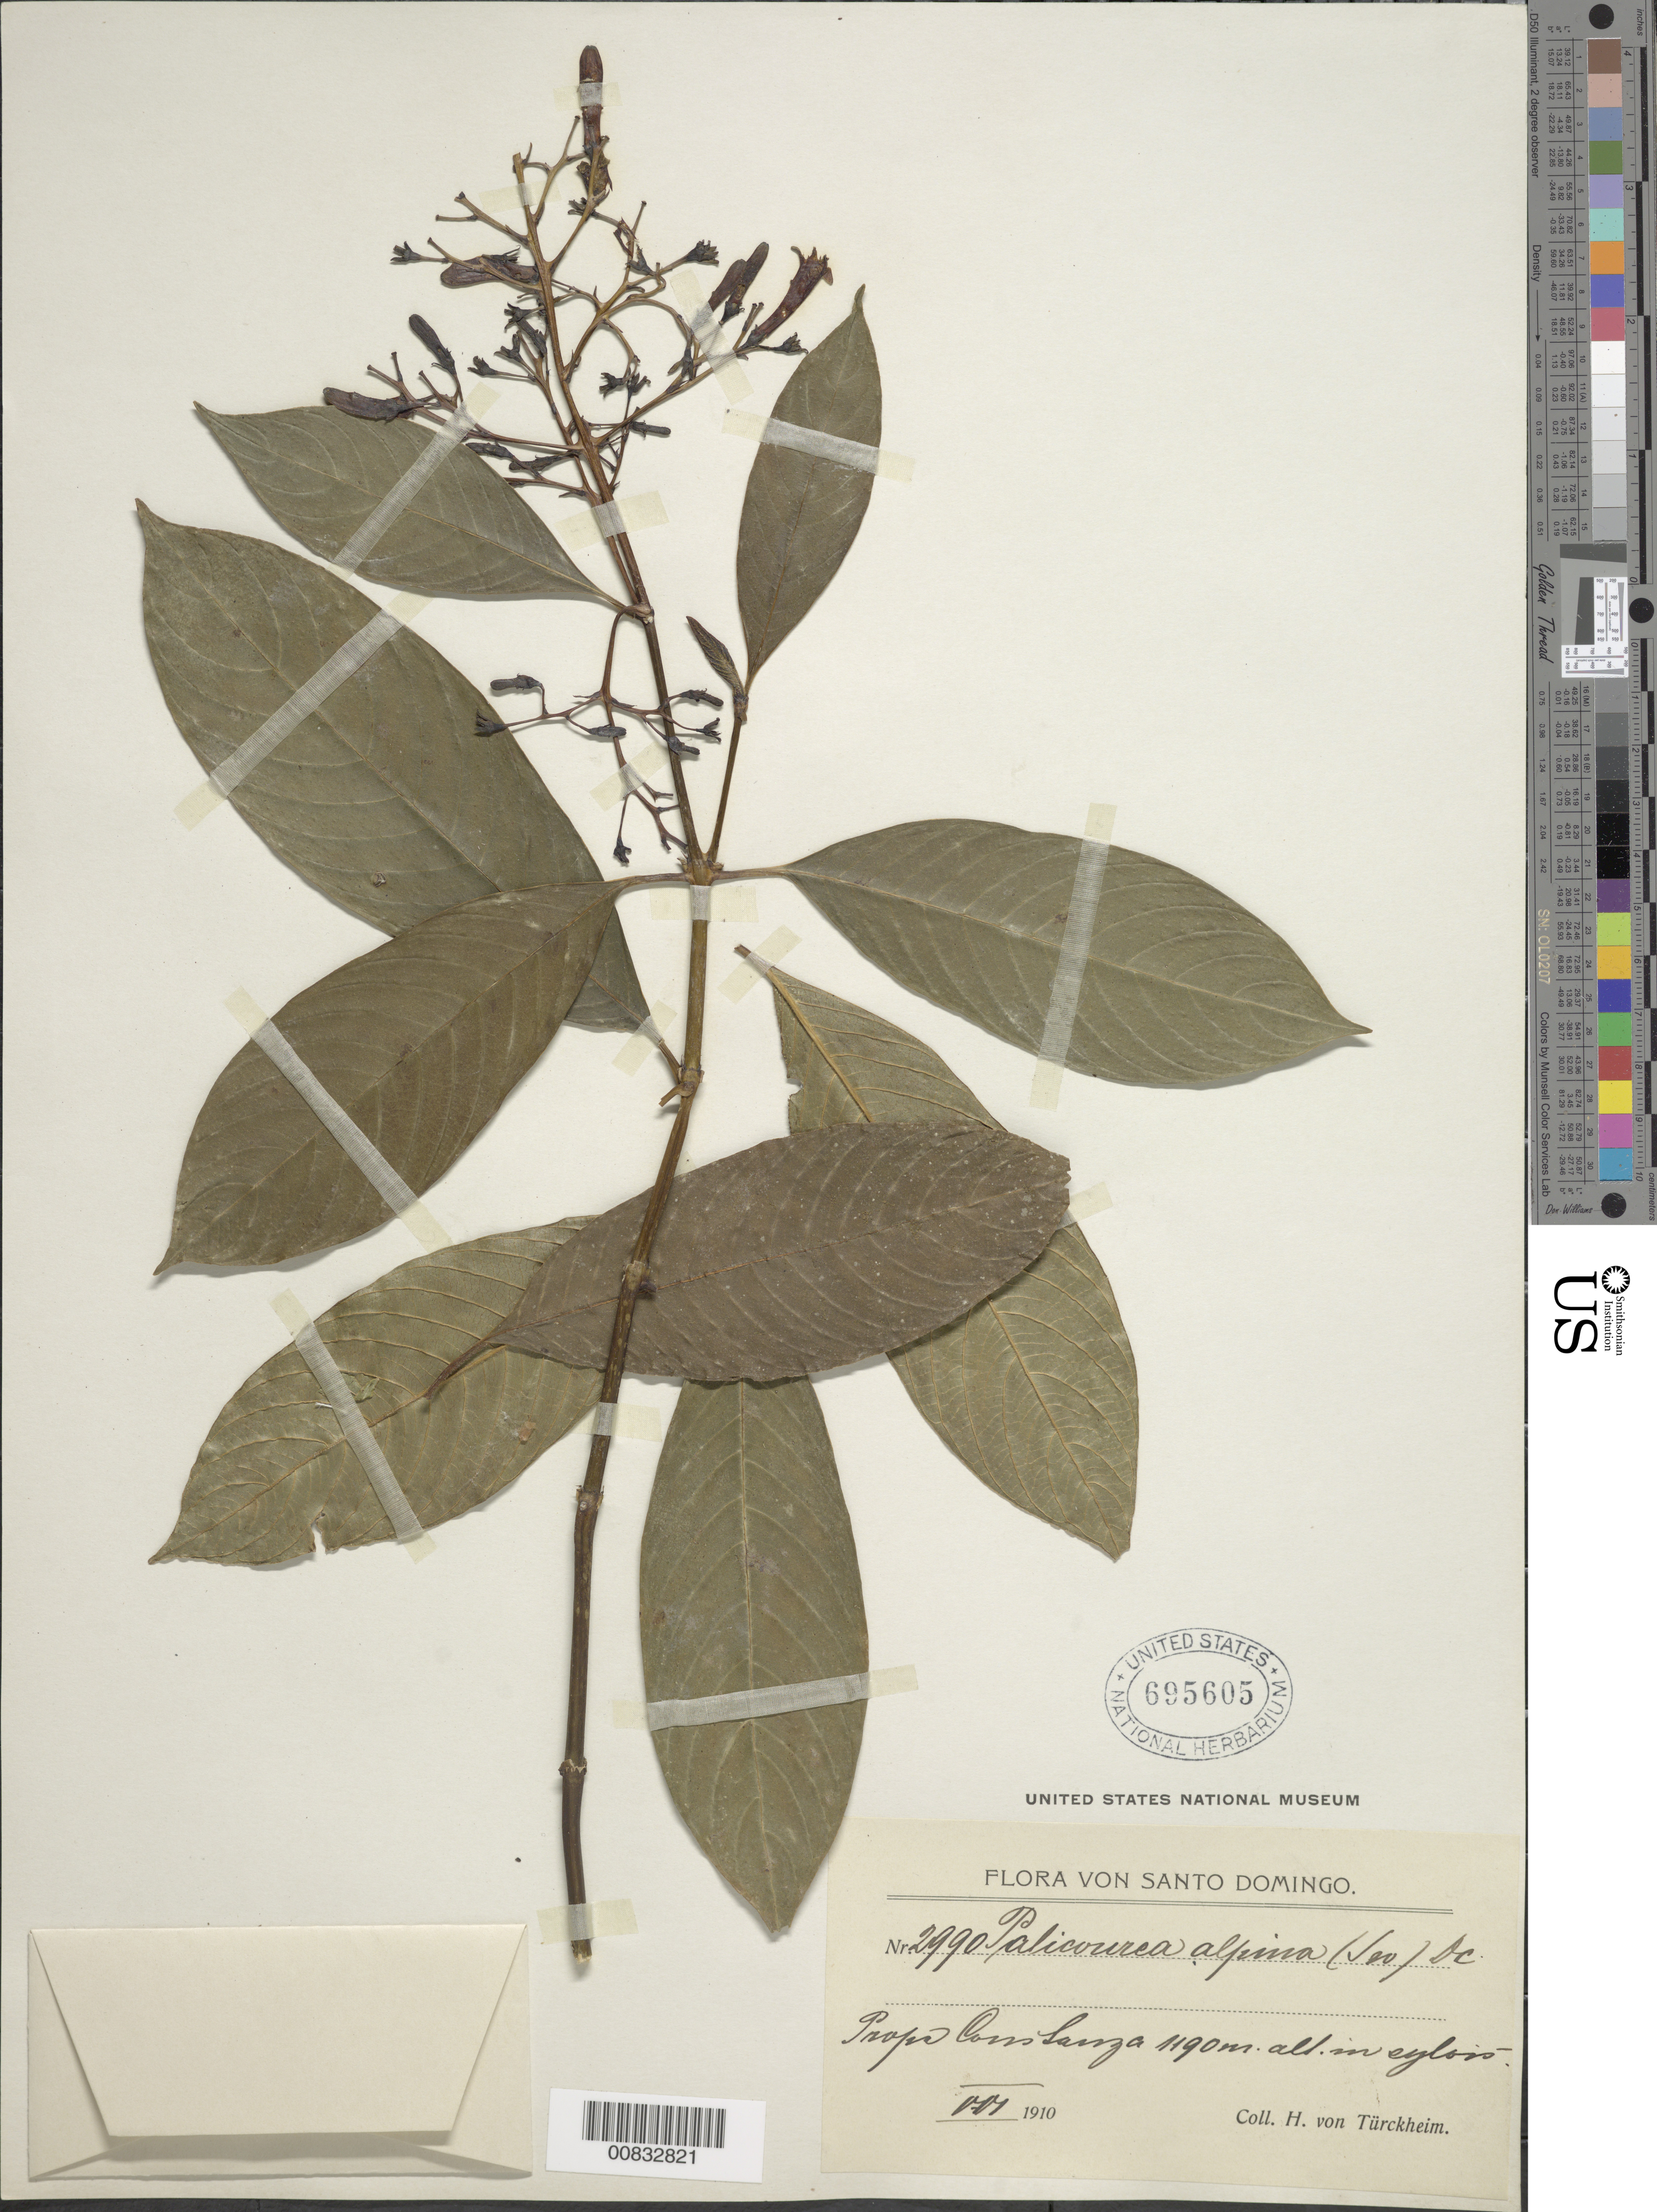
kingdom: Plantae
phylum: Tracheophyta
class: Magnoliopsida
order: Gentianales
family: Rubiaceae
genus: Palicourea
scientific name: Palicourea alpina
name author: (Sw.) DC.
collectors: H. von Türckheim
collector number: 2990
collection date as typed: Mar 1910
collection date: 1910-03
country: Dominican Republic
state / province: La Vega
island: Hispaniola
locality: Constanza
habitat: In sylvis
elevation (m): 1190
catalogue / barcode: US 695605